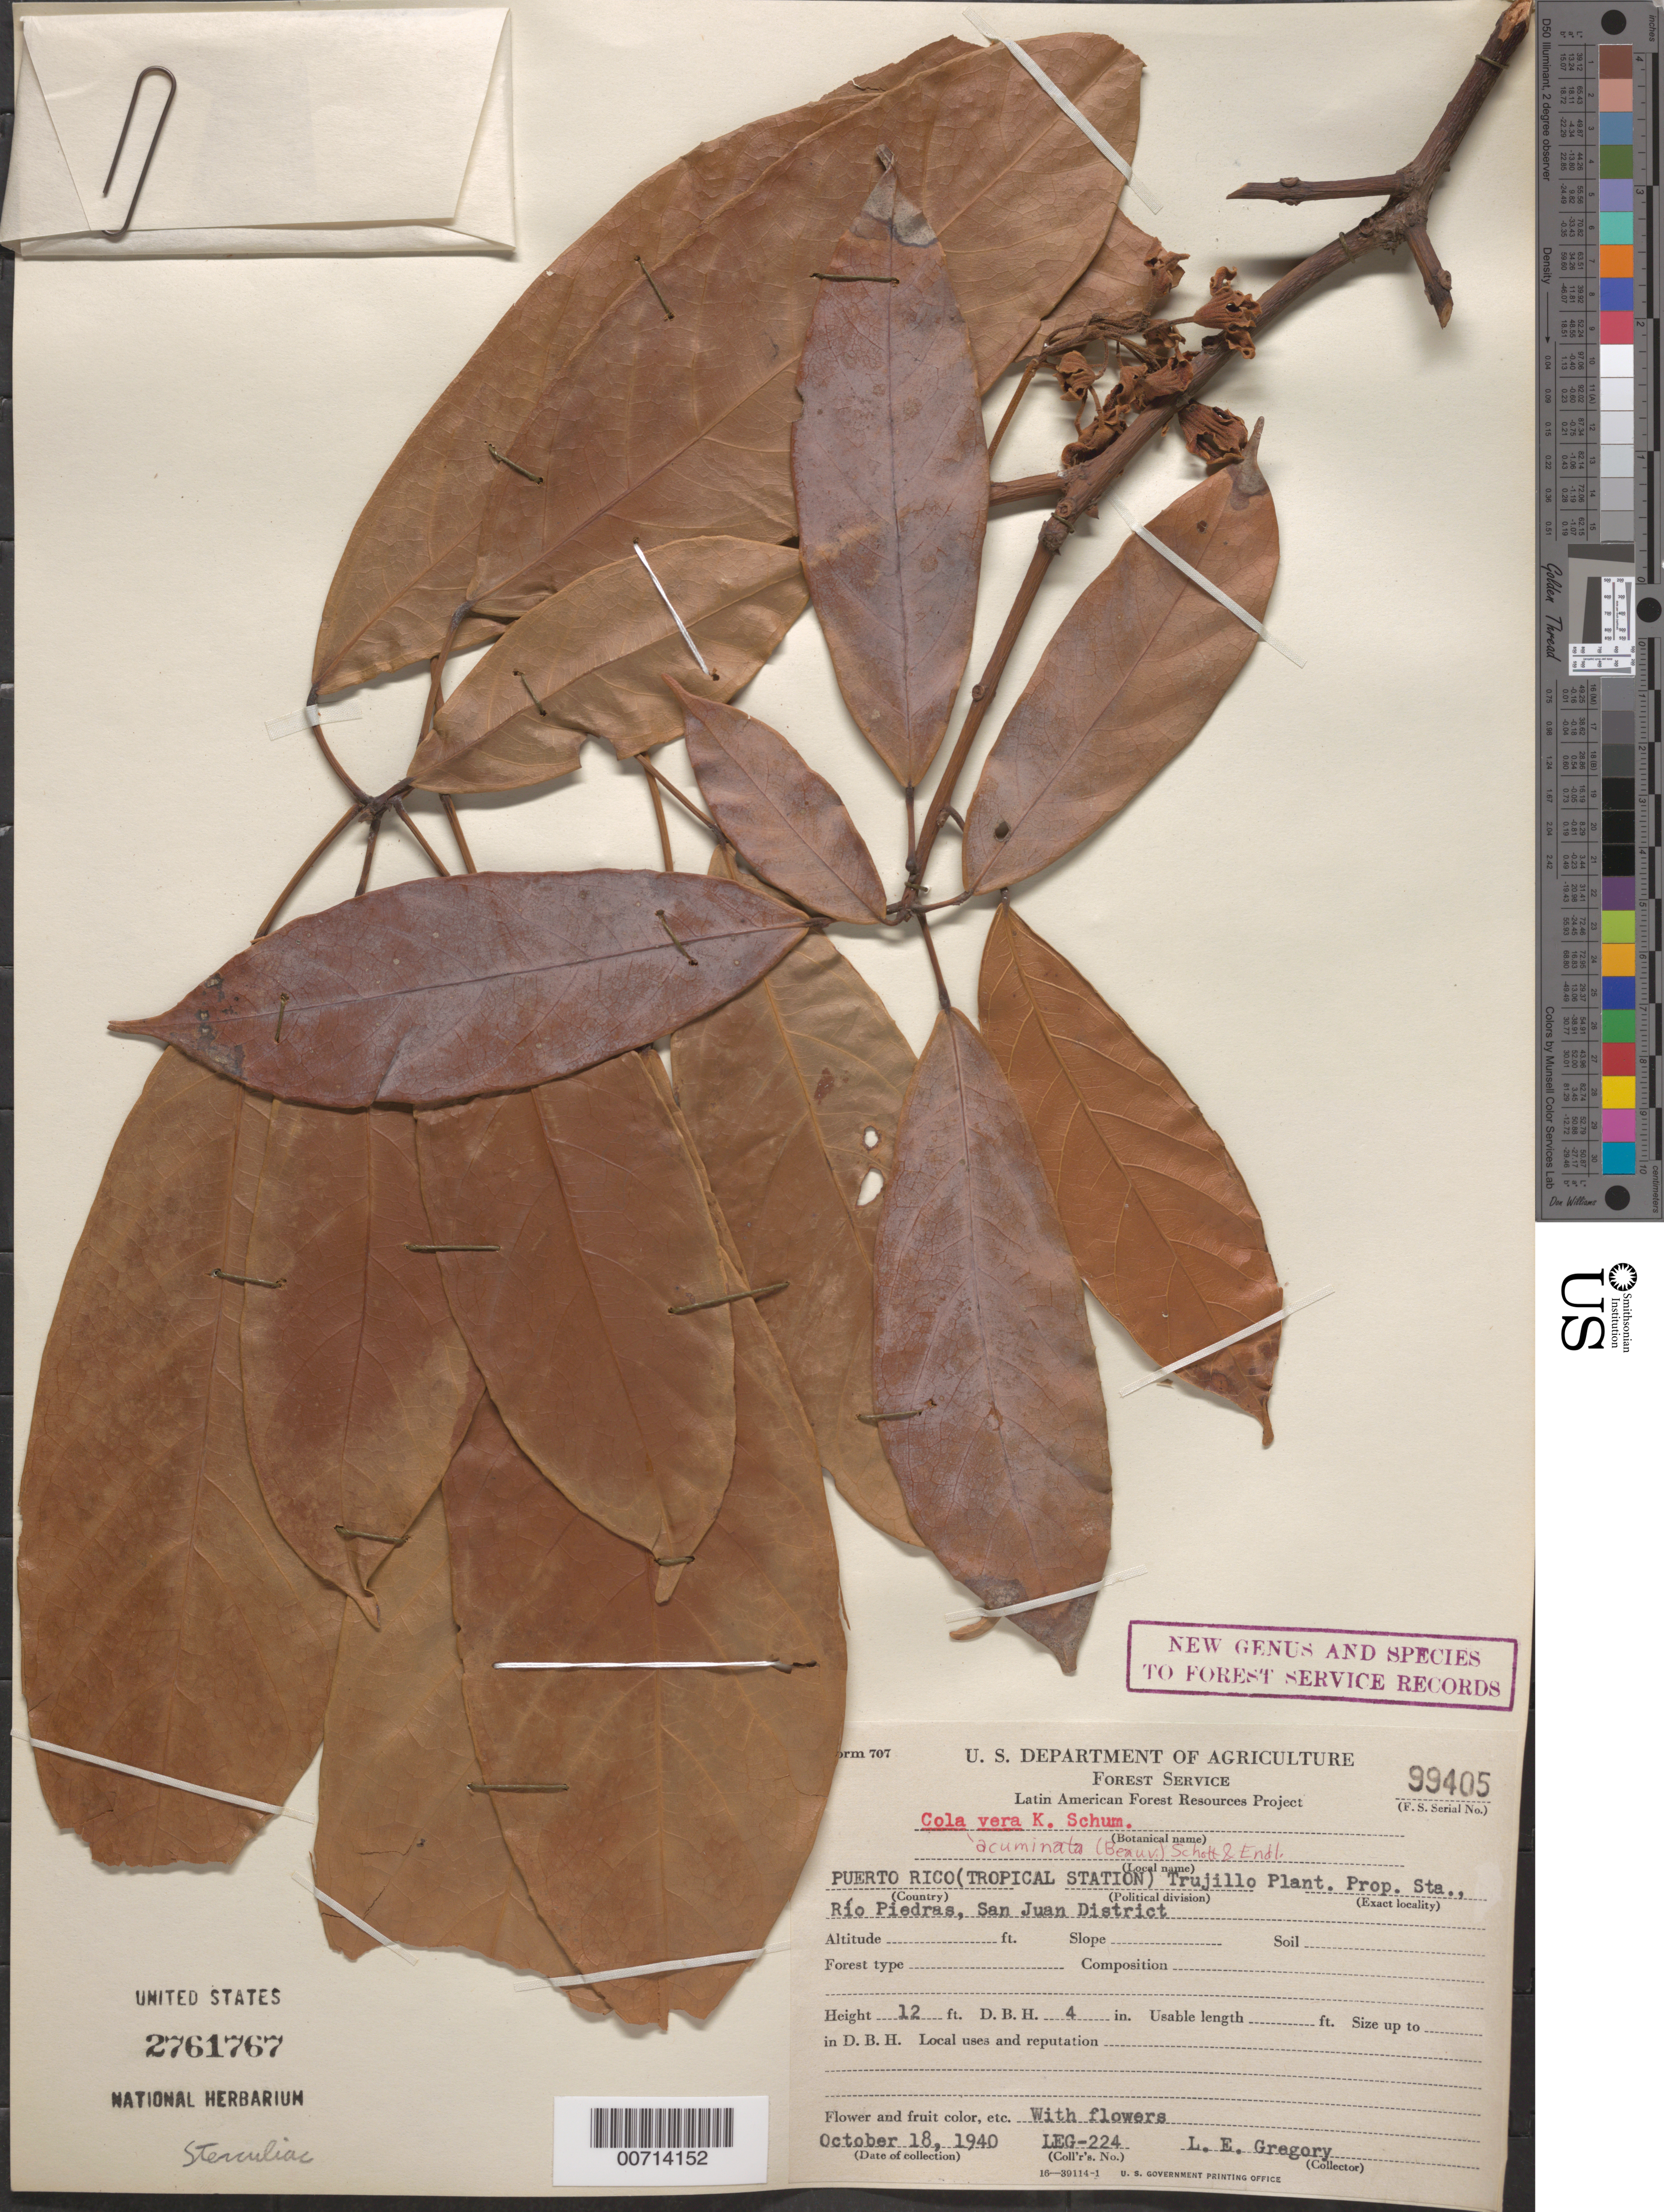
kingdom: Plantae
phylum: Tracheophyta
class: Magnoliopsida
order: Malvales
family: Malvaceae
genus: Cola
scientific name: Cola acuminata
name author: (P. Beauv.) Schott & Endl.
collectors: L. E. Gregory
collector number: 224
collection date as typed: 18 Oct 1940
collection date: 1940-10-18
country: Puerto Rico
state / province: San Juan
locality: San Juan, Rio Piedras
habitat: tropical OFF forest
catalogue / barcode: US 2761767